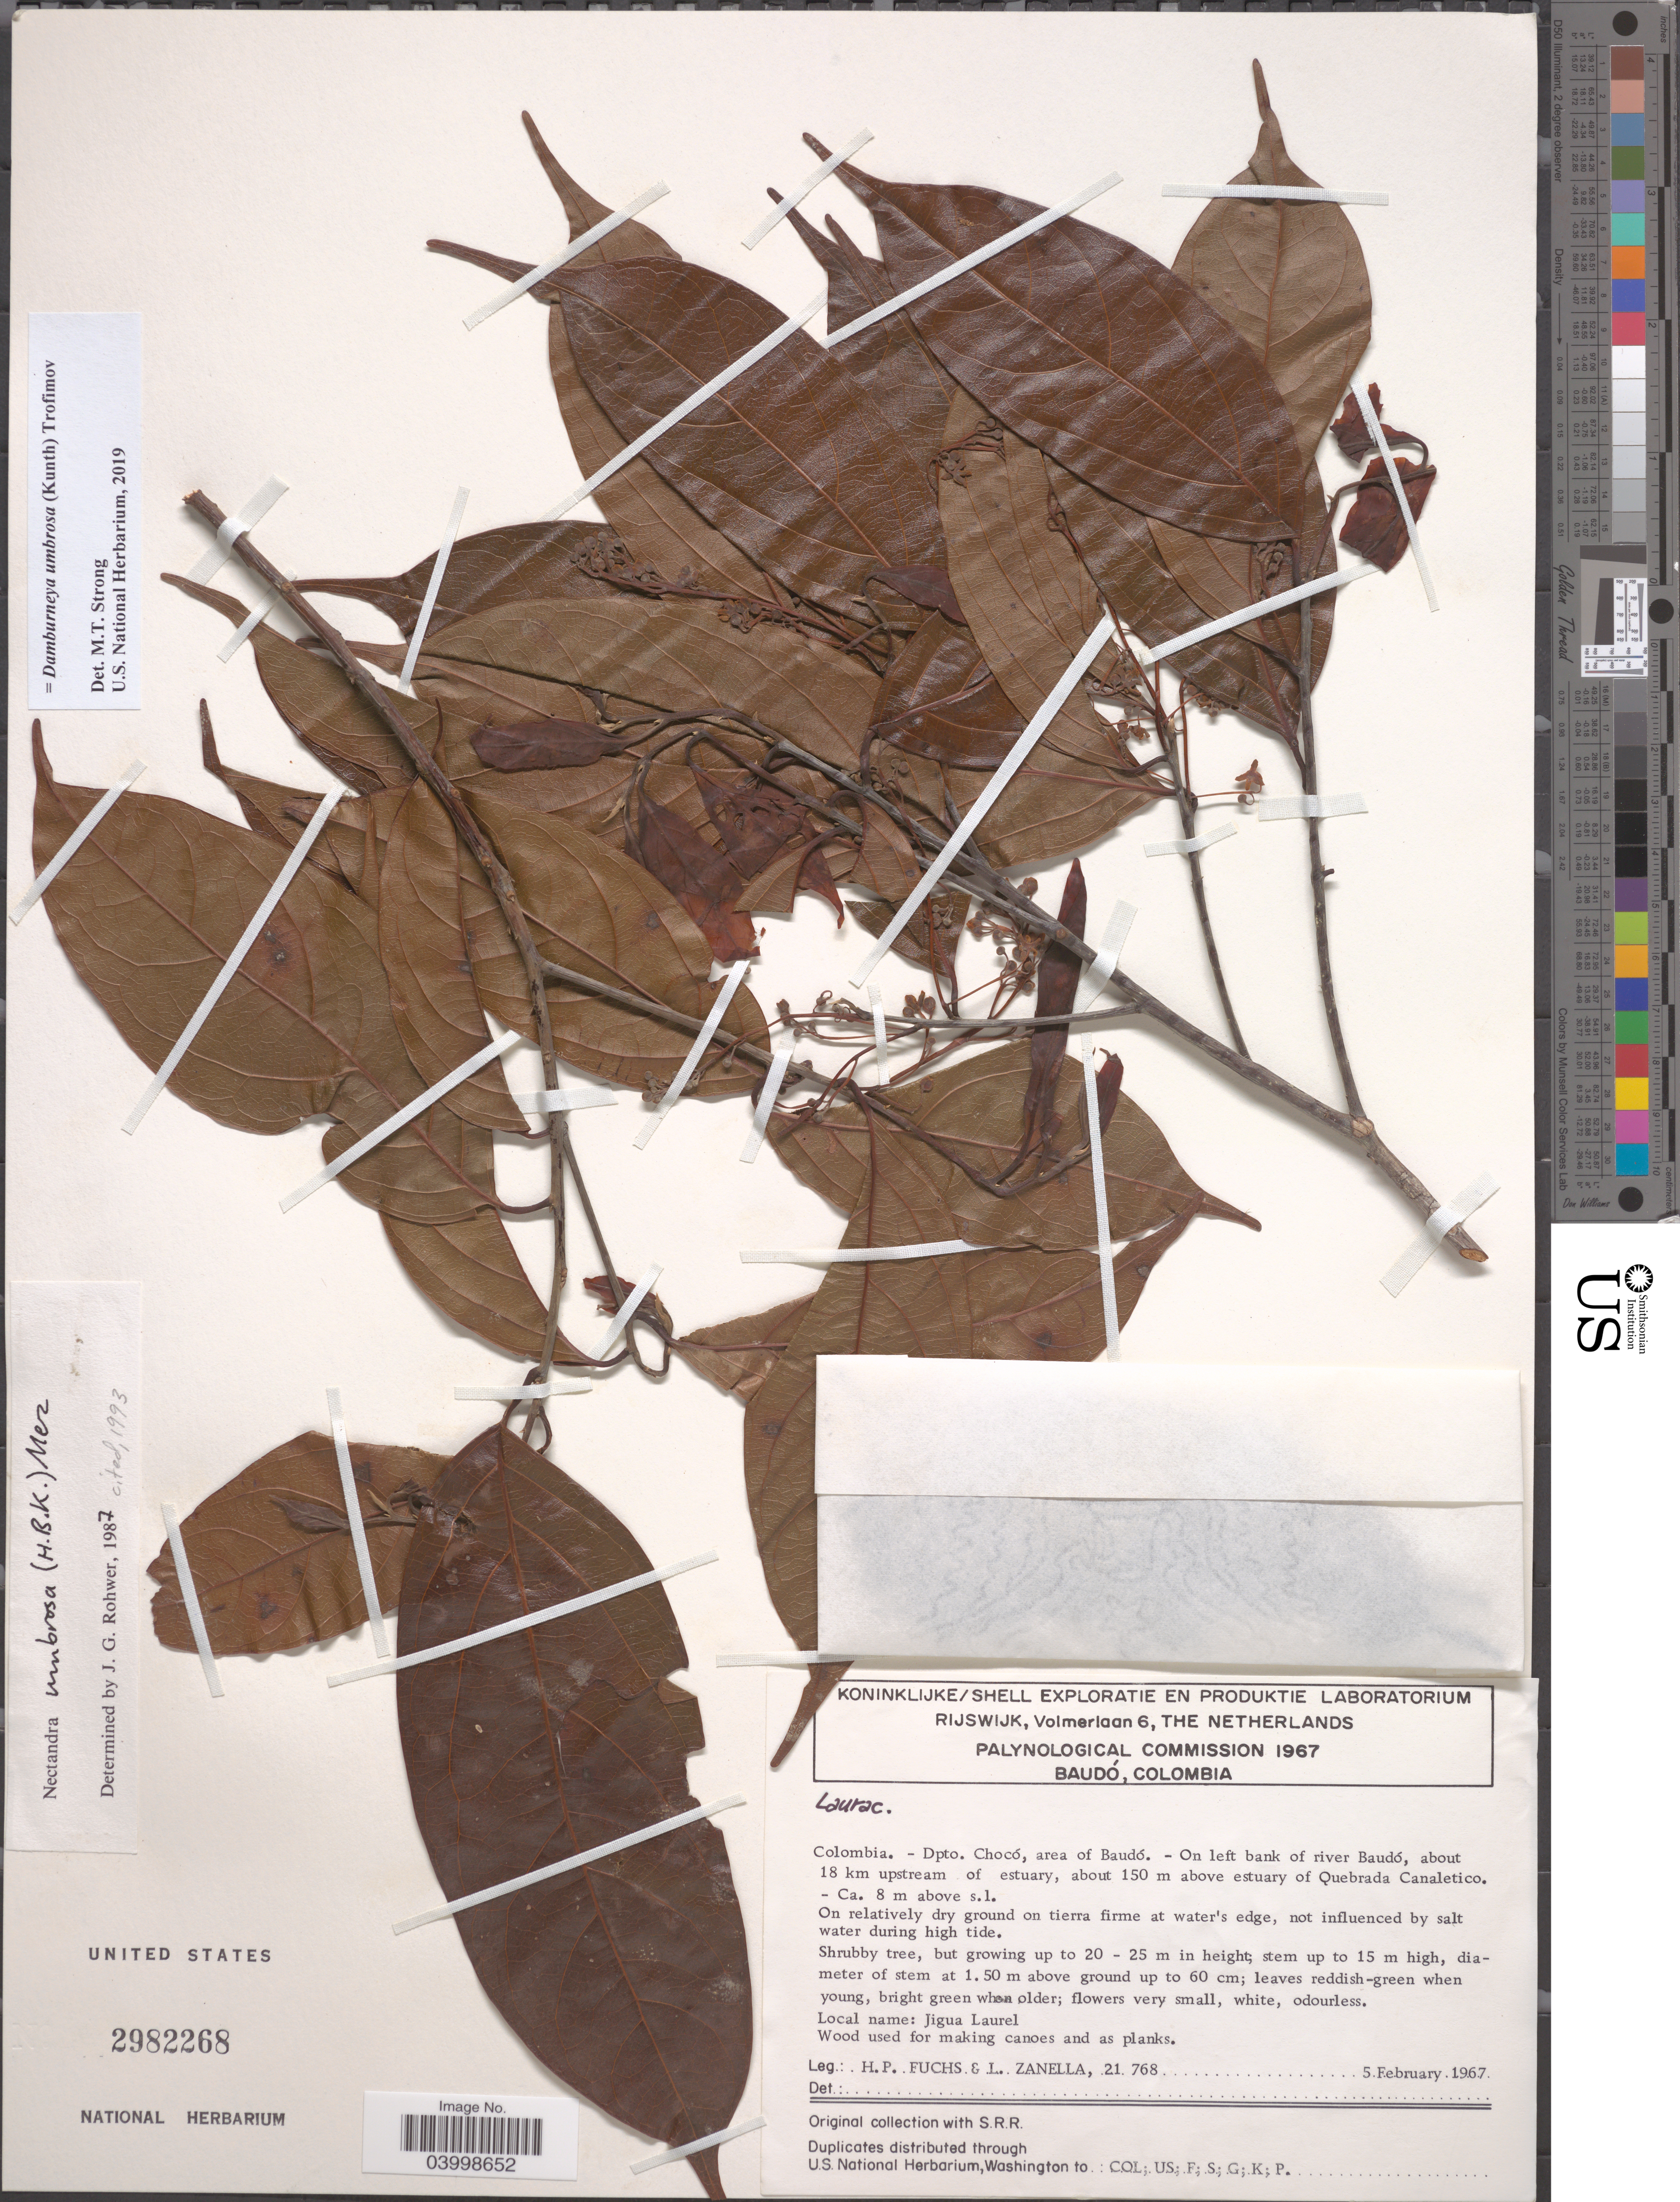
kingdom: Plantae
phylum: Tracheophyta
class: Magnoliopsida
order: Laurales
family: Lauraceae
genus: Damburneya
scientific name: Damburneya umbrosa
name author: (Kunth) Trofimov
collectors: H. P. Fuchs & L. Zanella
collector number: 21768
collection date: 1967-02-05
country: Colombia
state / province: Chocó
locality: Dpto. Chocó, area of Baudó.- On left bank of river Baudó, about 18 km upstream of estuary, about 150 m above estuary of Quebrada Canaletico. -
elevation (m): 8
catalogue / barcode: US 2982268